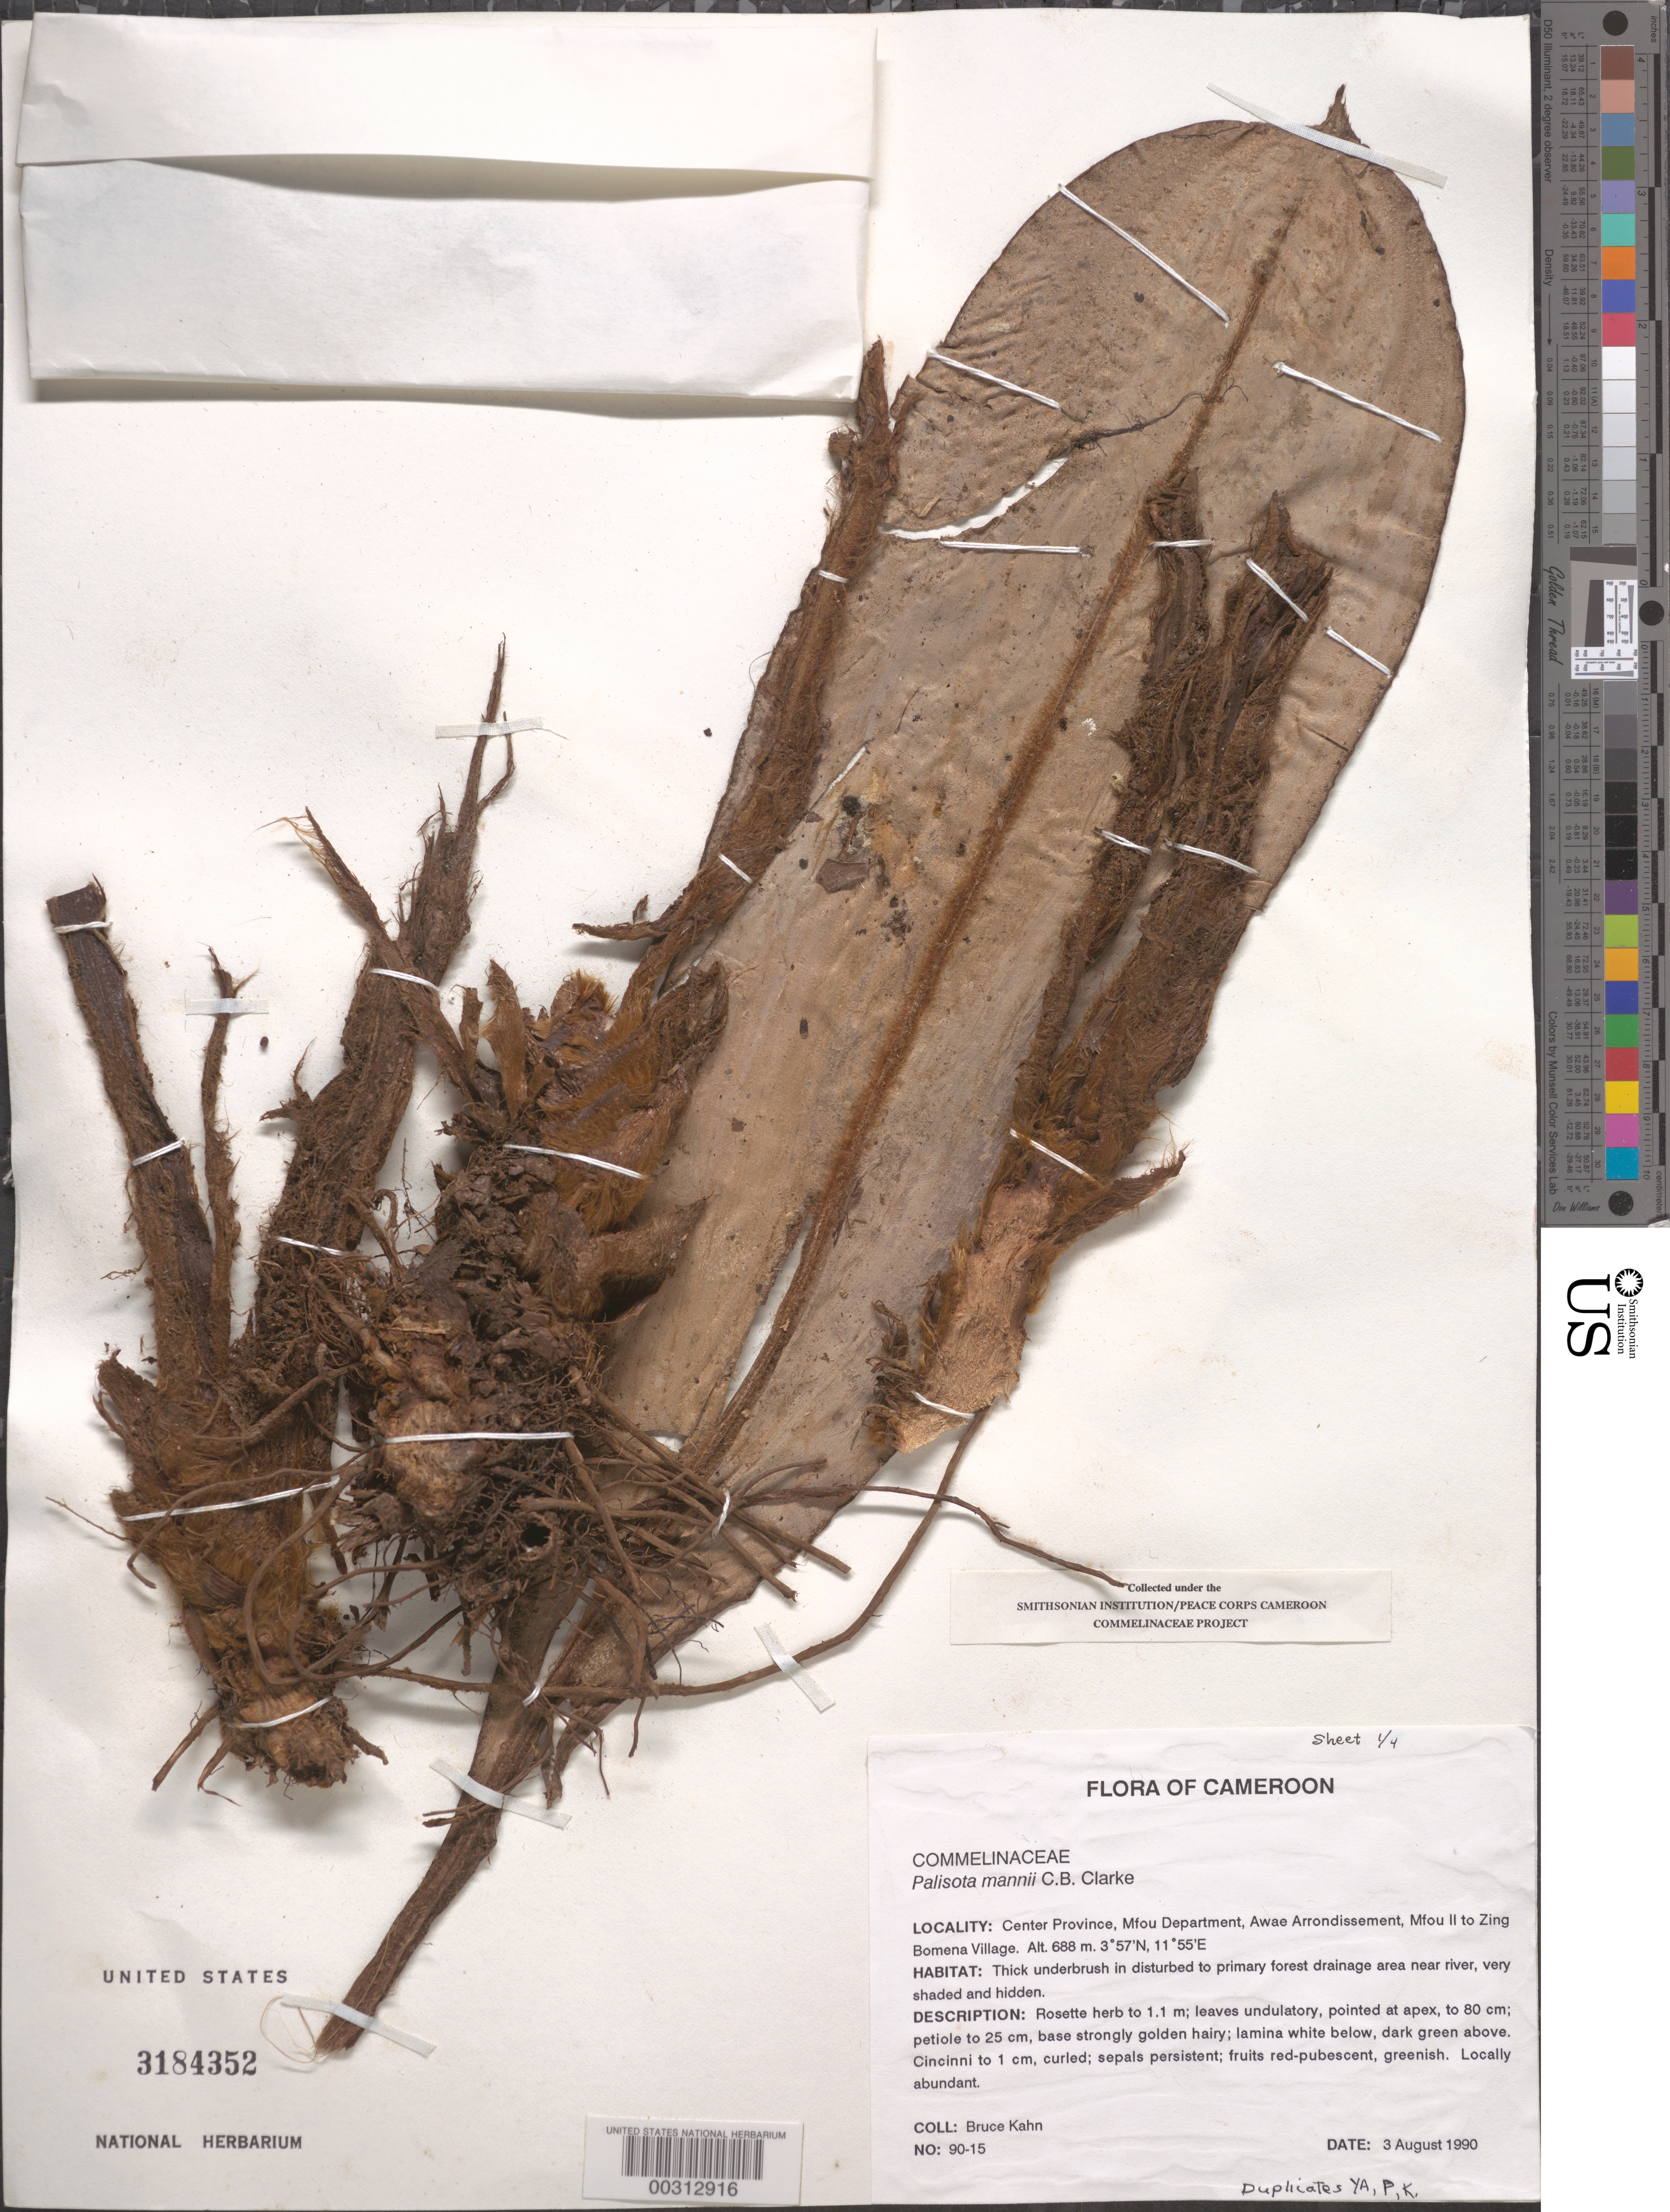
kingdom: Plantae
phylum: Tracheophyta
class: Liliopsida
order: Commelinales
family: Commelinaceae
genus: Palisota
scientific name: Palisota mannii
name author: C.B. Clarke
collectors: B. Kahn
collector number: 90-15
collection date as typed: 03 Aug 1990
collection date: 1990-08-03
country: Cameroon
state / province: Centre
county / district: Méfou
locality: Awae arrondissement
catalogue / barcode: US 3184352